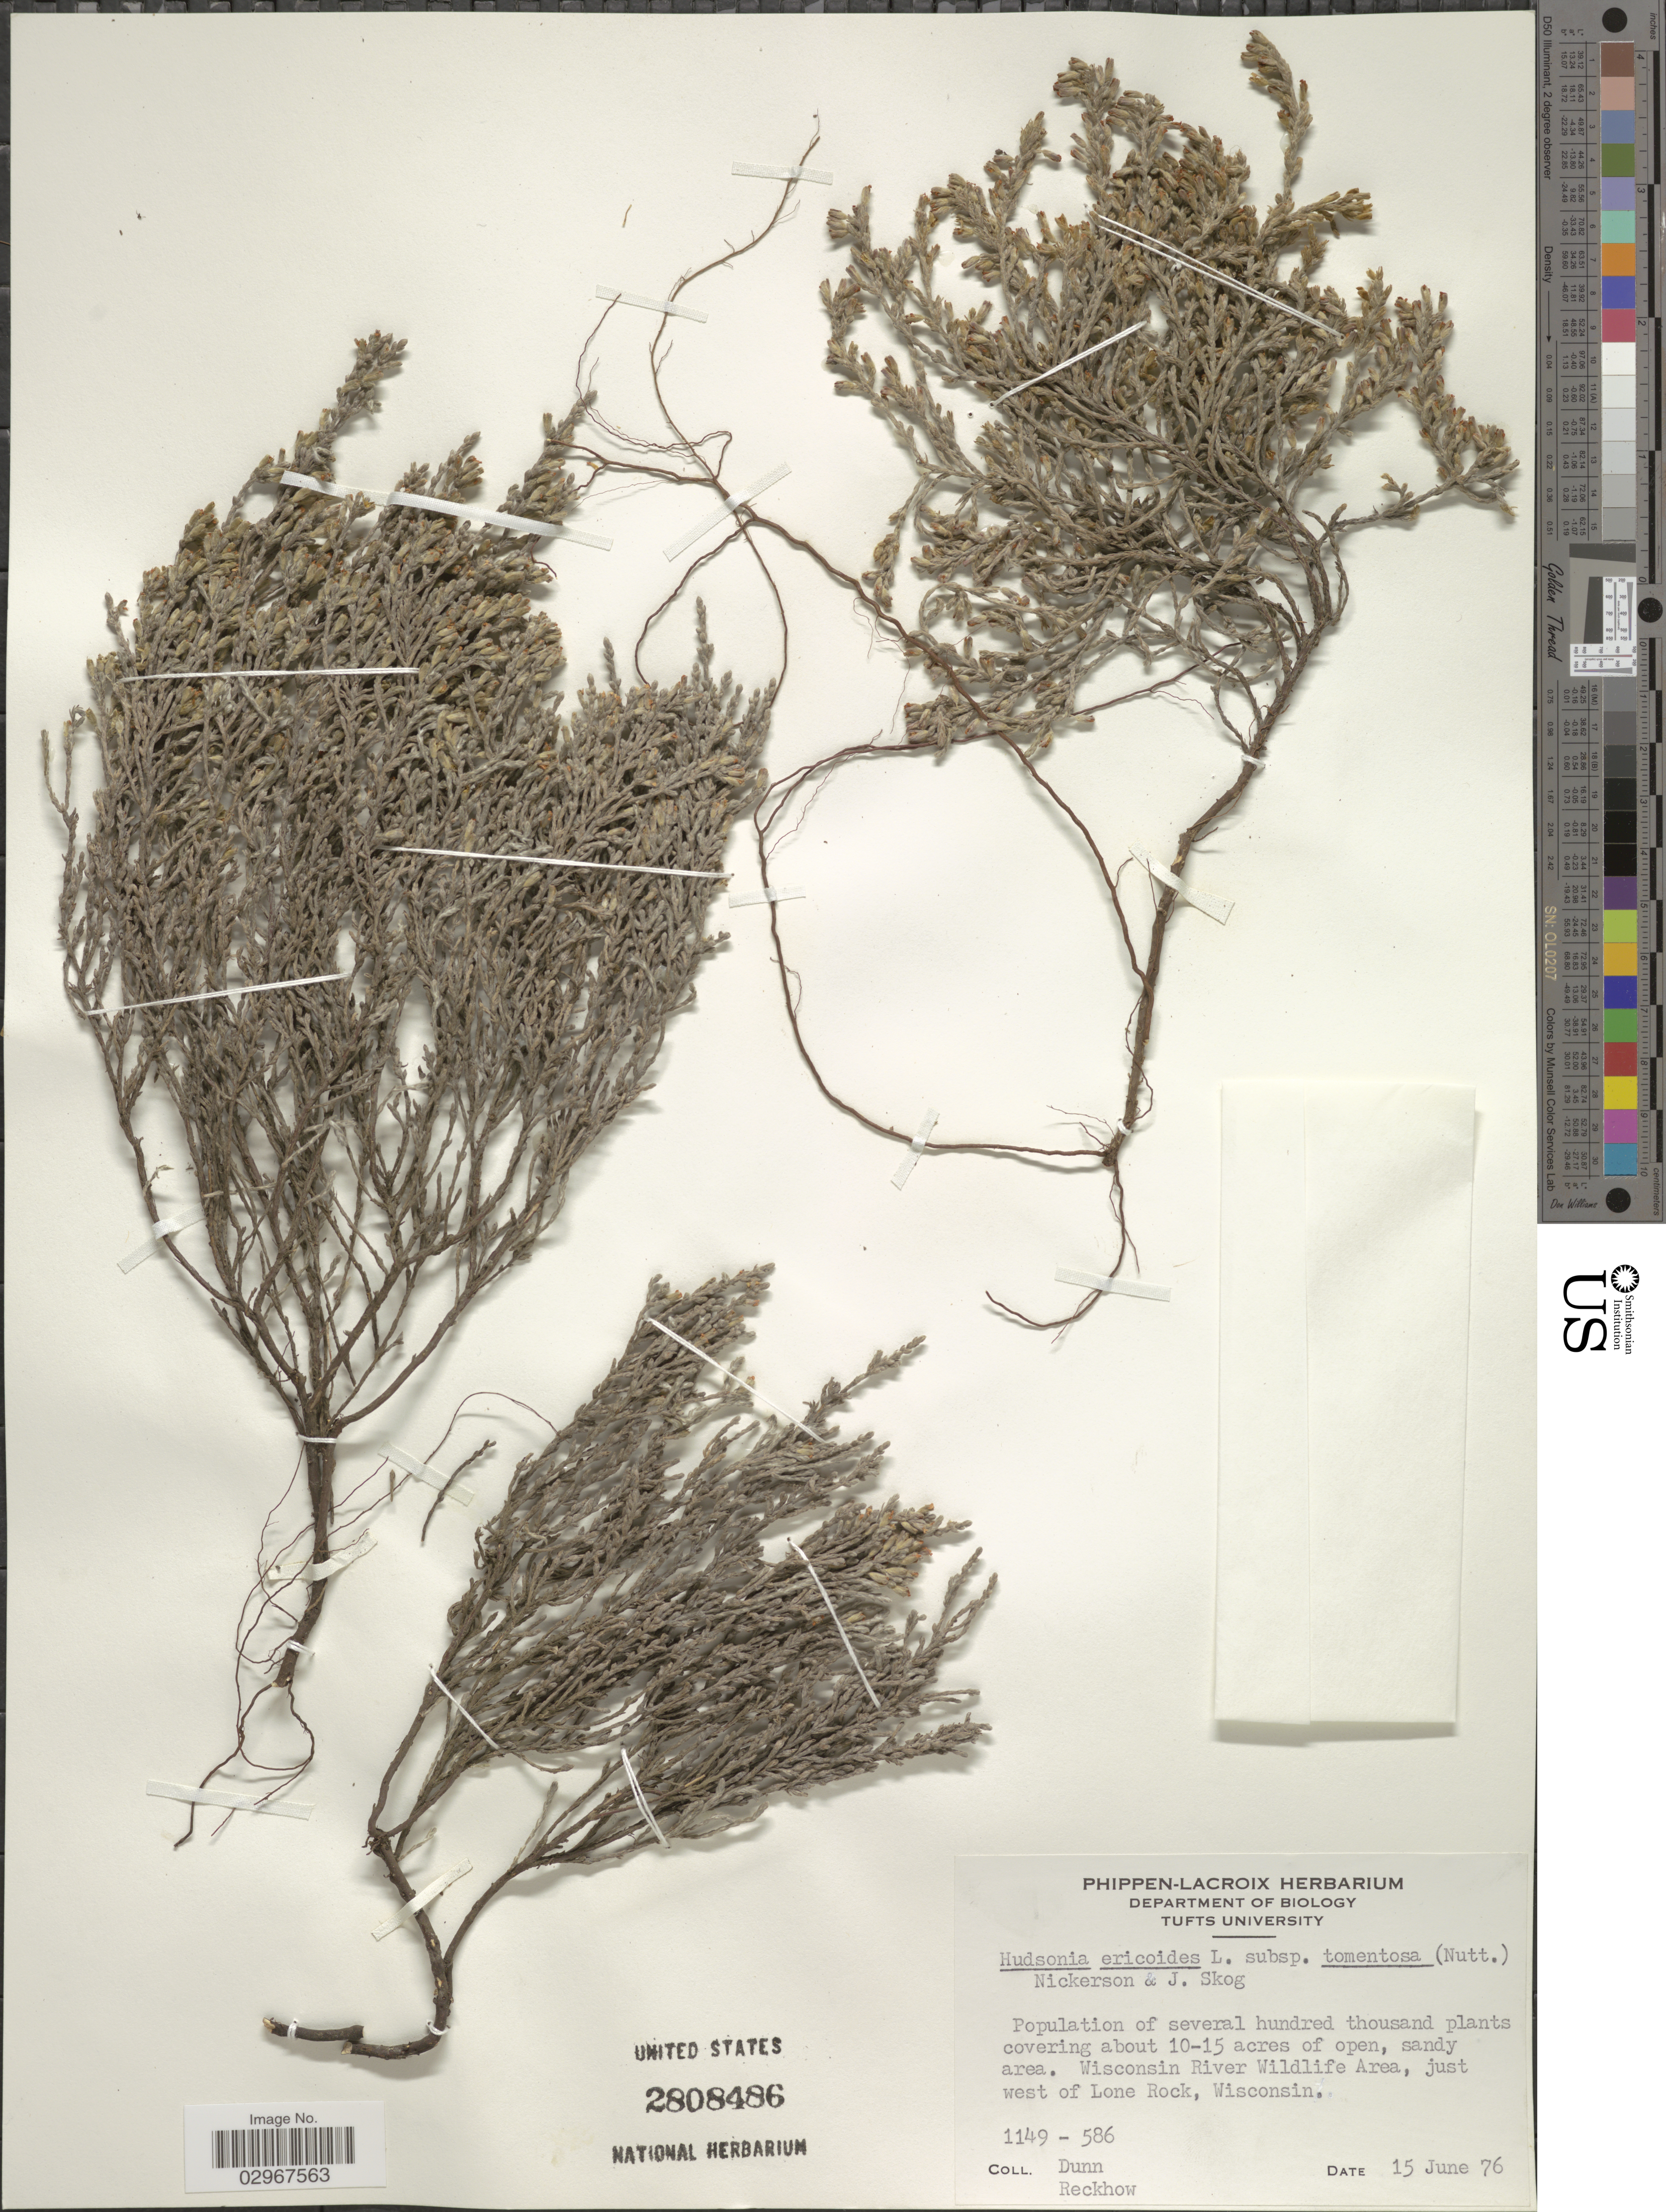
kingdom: Plantae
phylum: Tracheophyta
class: Magnoliopsida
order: Malvales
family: Cistaceae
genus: Hudsonia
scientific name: Hudsonia tomentosa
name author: Nutt.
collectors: -- Dunn & Reckhow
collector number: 1149-586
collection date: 1976-06-15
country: United States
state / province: Wisconsin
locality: Wisconsin River Wildlife Area, just west of Lone Rock.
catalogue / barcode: US 2808486